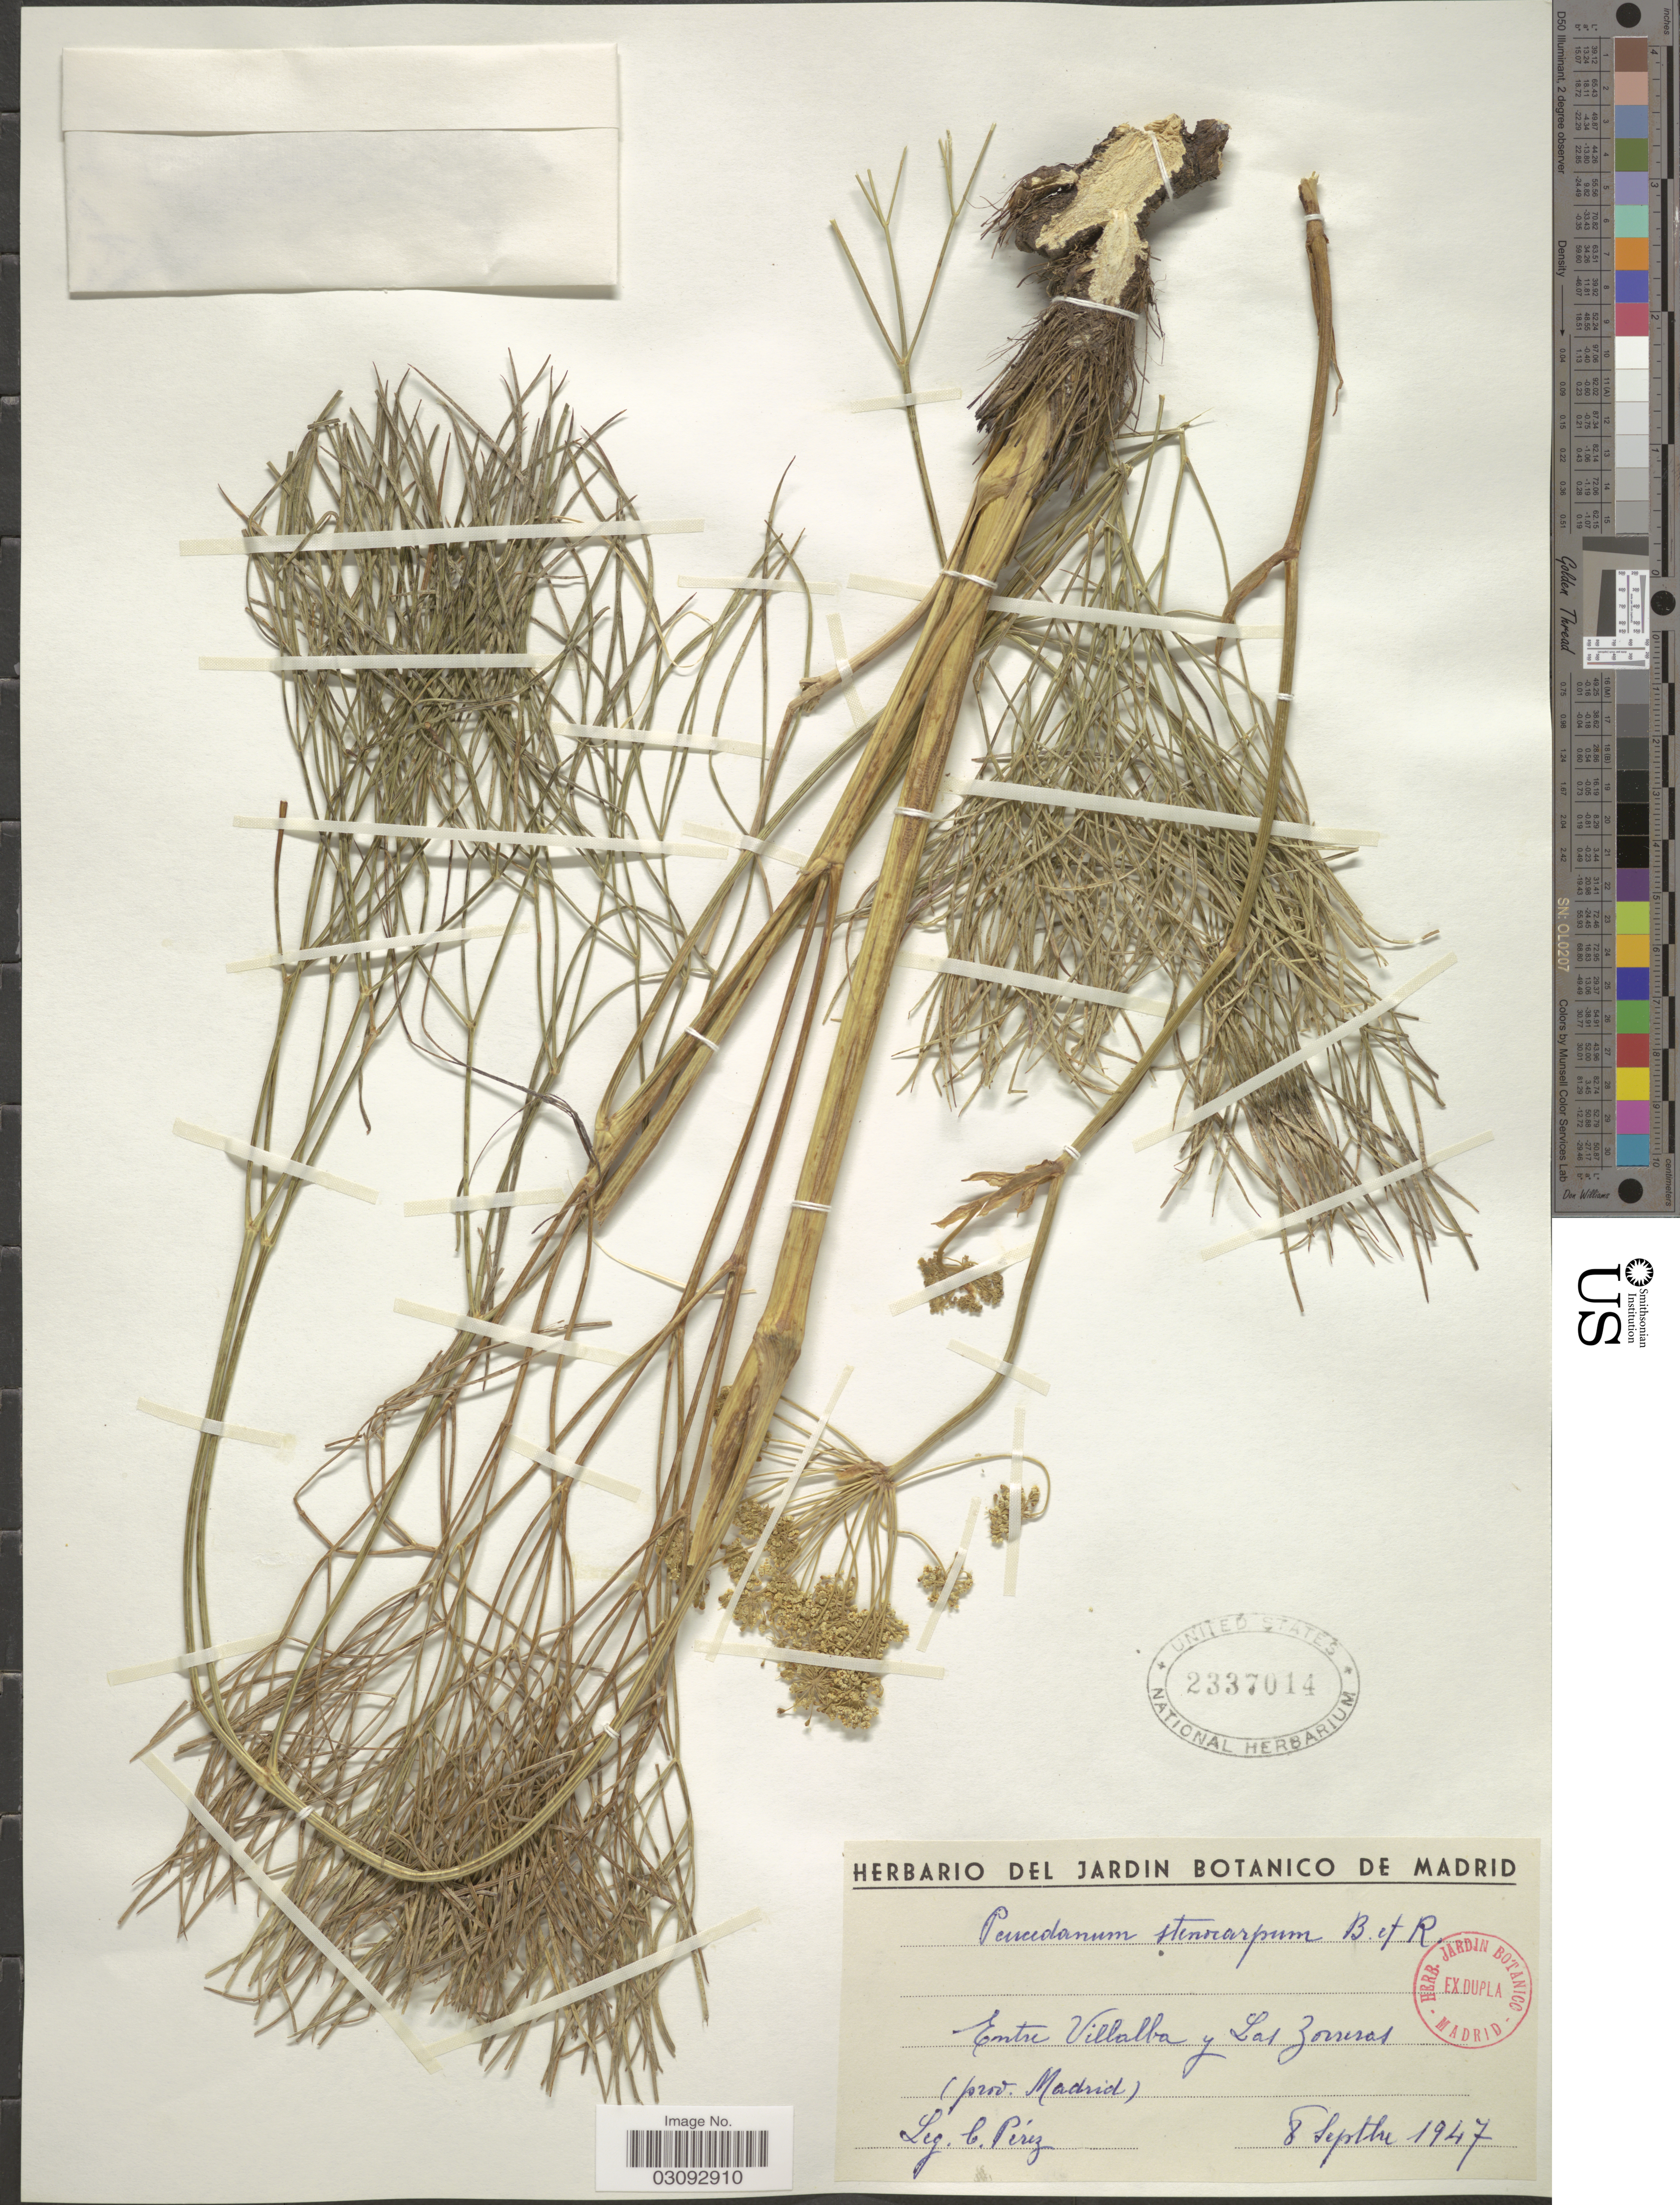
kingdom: Plantae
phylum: Tracheophyta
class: Magnoliopsida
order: Apiales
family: Apiaceae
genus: Peucedanum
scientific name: Peucedanum stenocarpum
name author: Boiss. & Reut.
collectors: C. Perez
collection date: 1947-09-08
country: Spain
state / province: Madrid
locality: Entre Villalba y Las Zoneras, (prov. Madrid).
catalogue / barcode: US 2337014